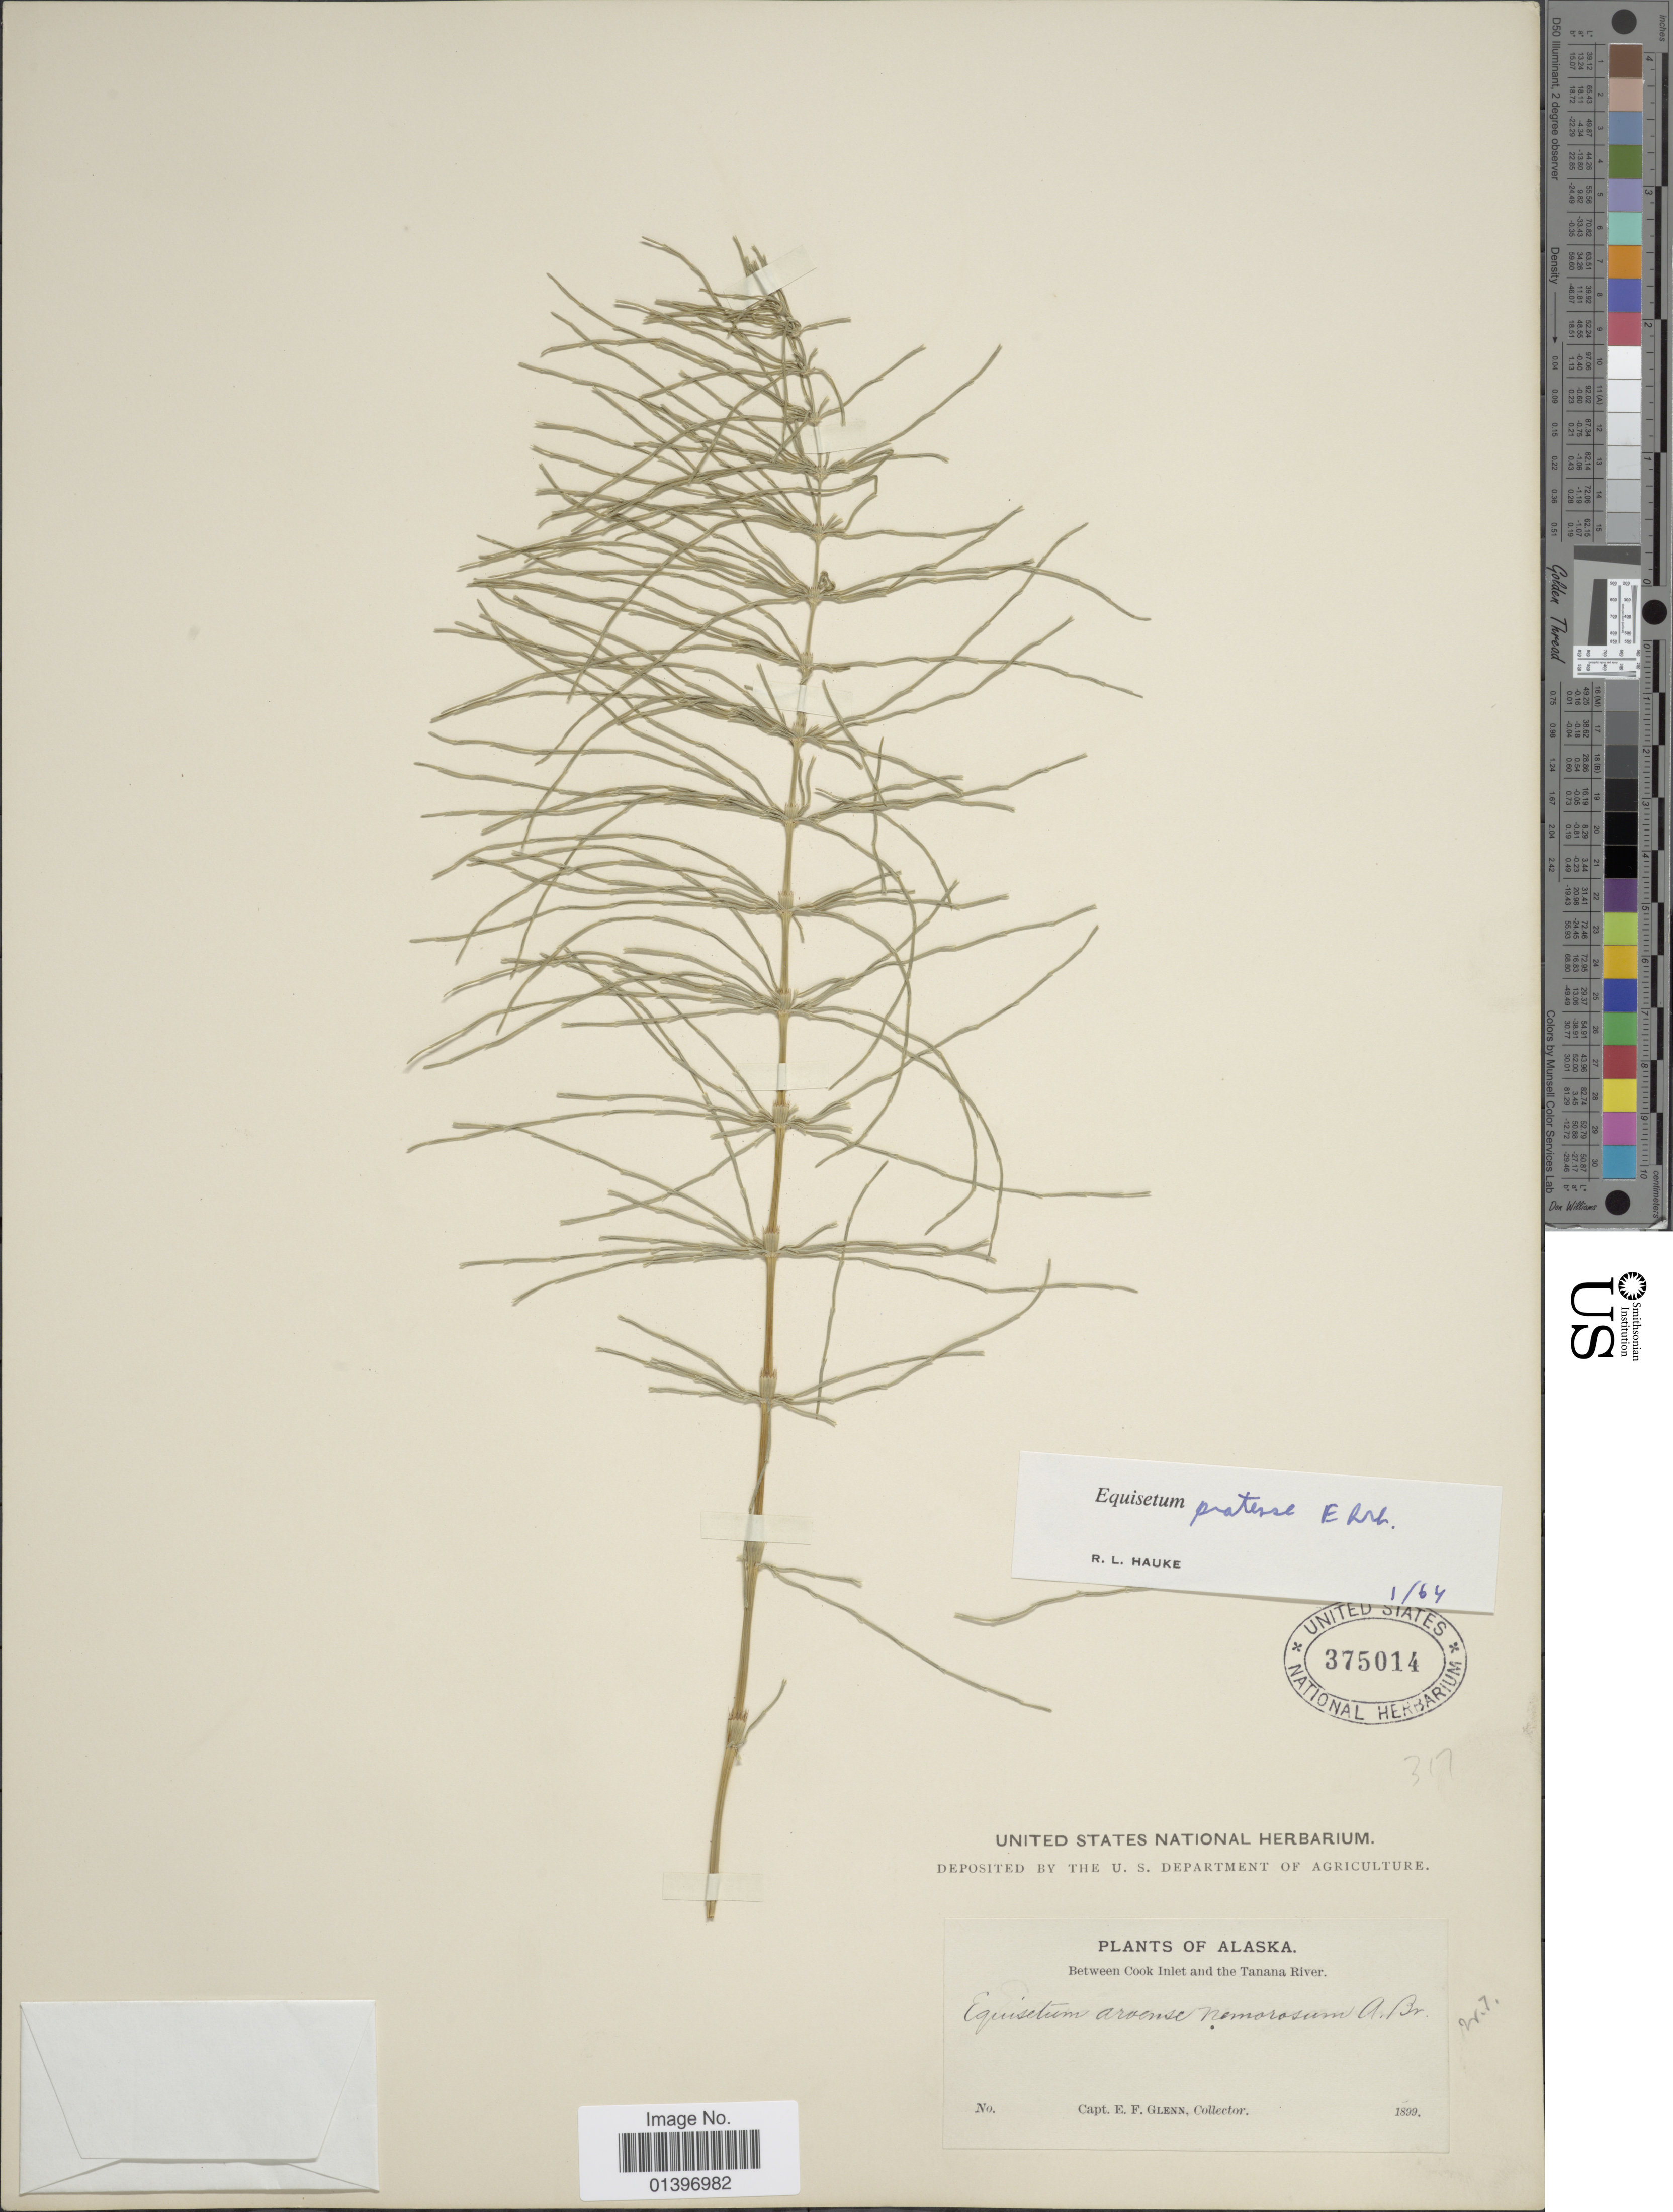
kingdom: Plantae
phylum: Tracheophyta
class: Polypodiopsida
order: Equisetales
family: Equisetaceae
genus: Equisetum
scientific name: Equisetum pratense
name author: Ehrh.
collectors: E. Glenn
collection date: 1899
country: United States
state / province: Alaska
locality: Between Cook Inlet and the Tanana River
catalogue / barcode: US 375014